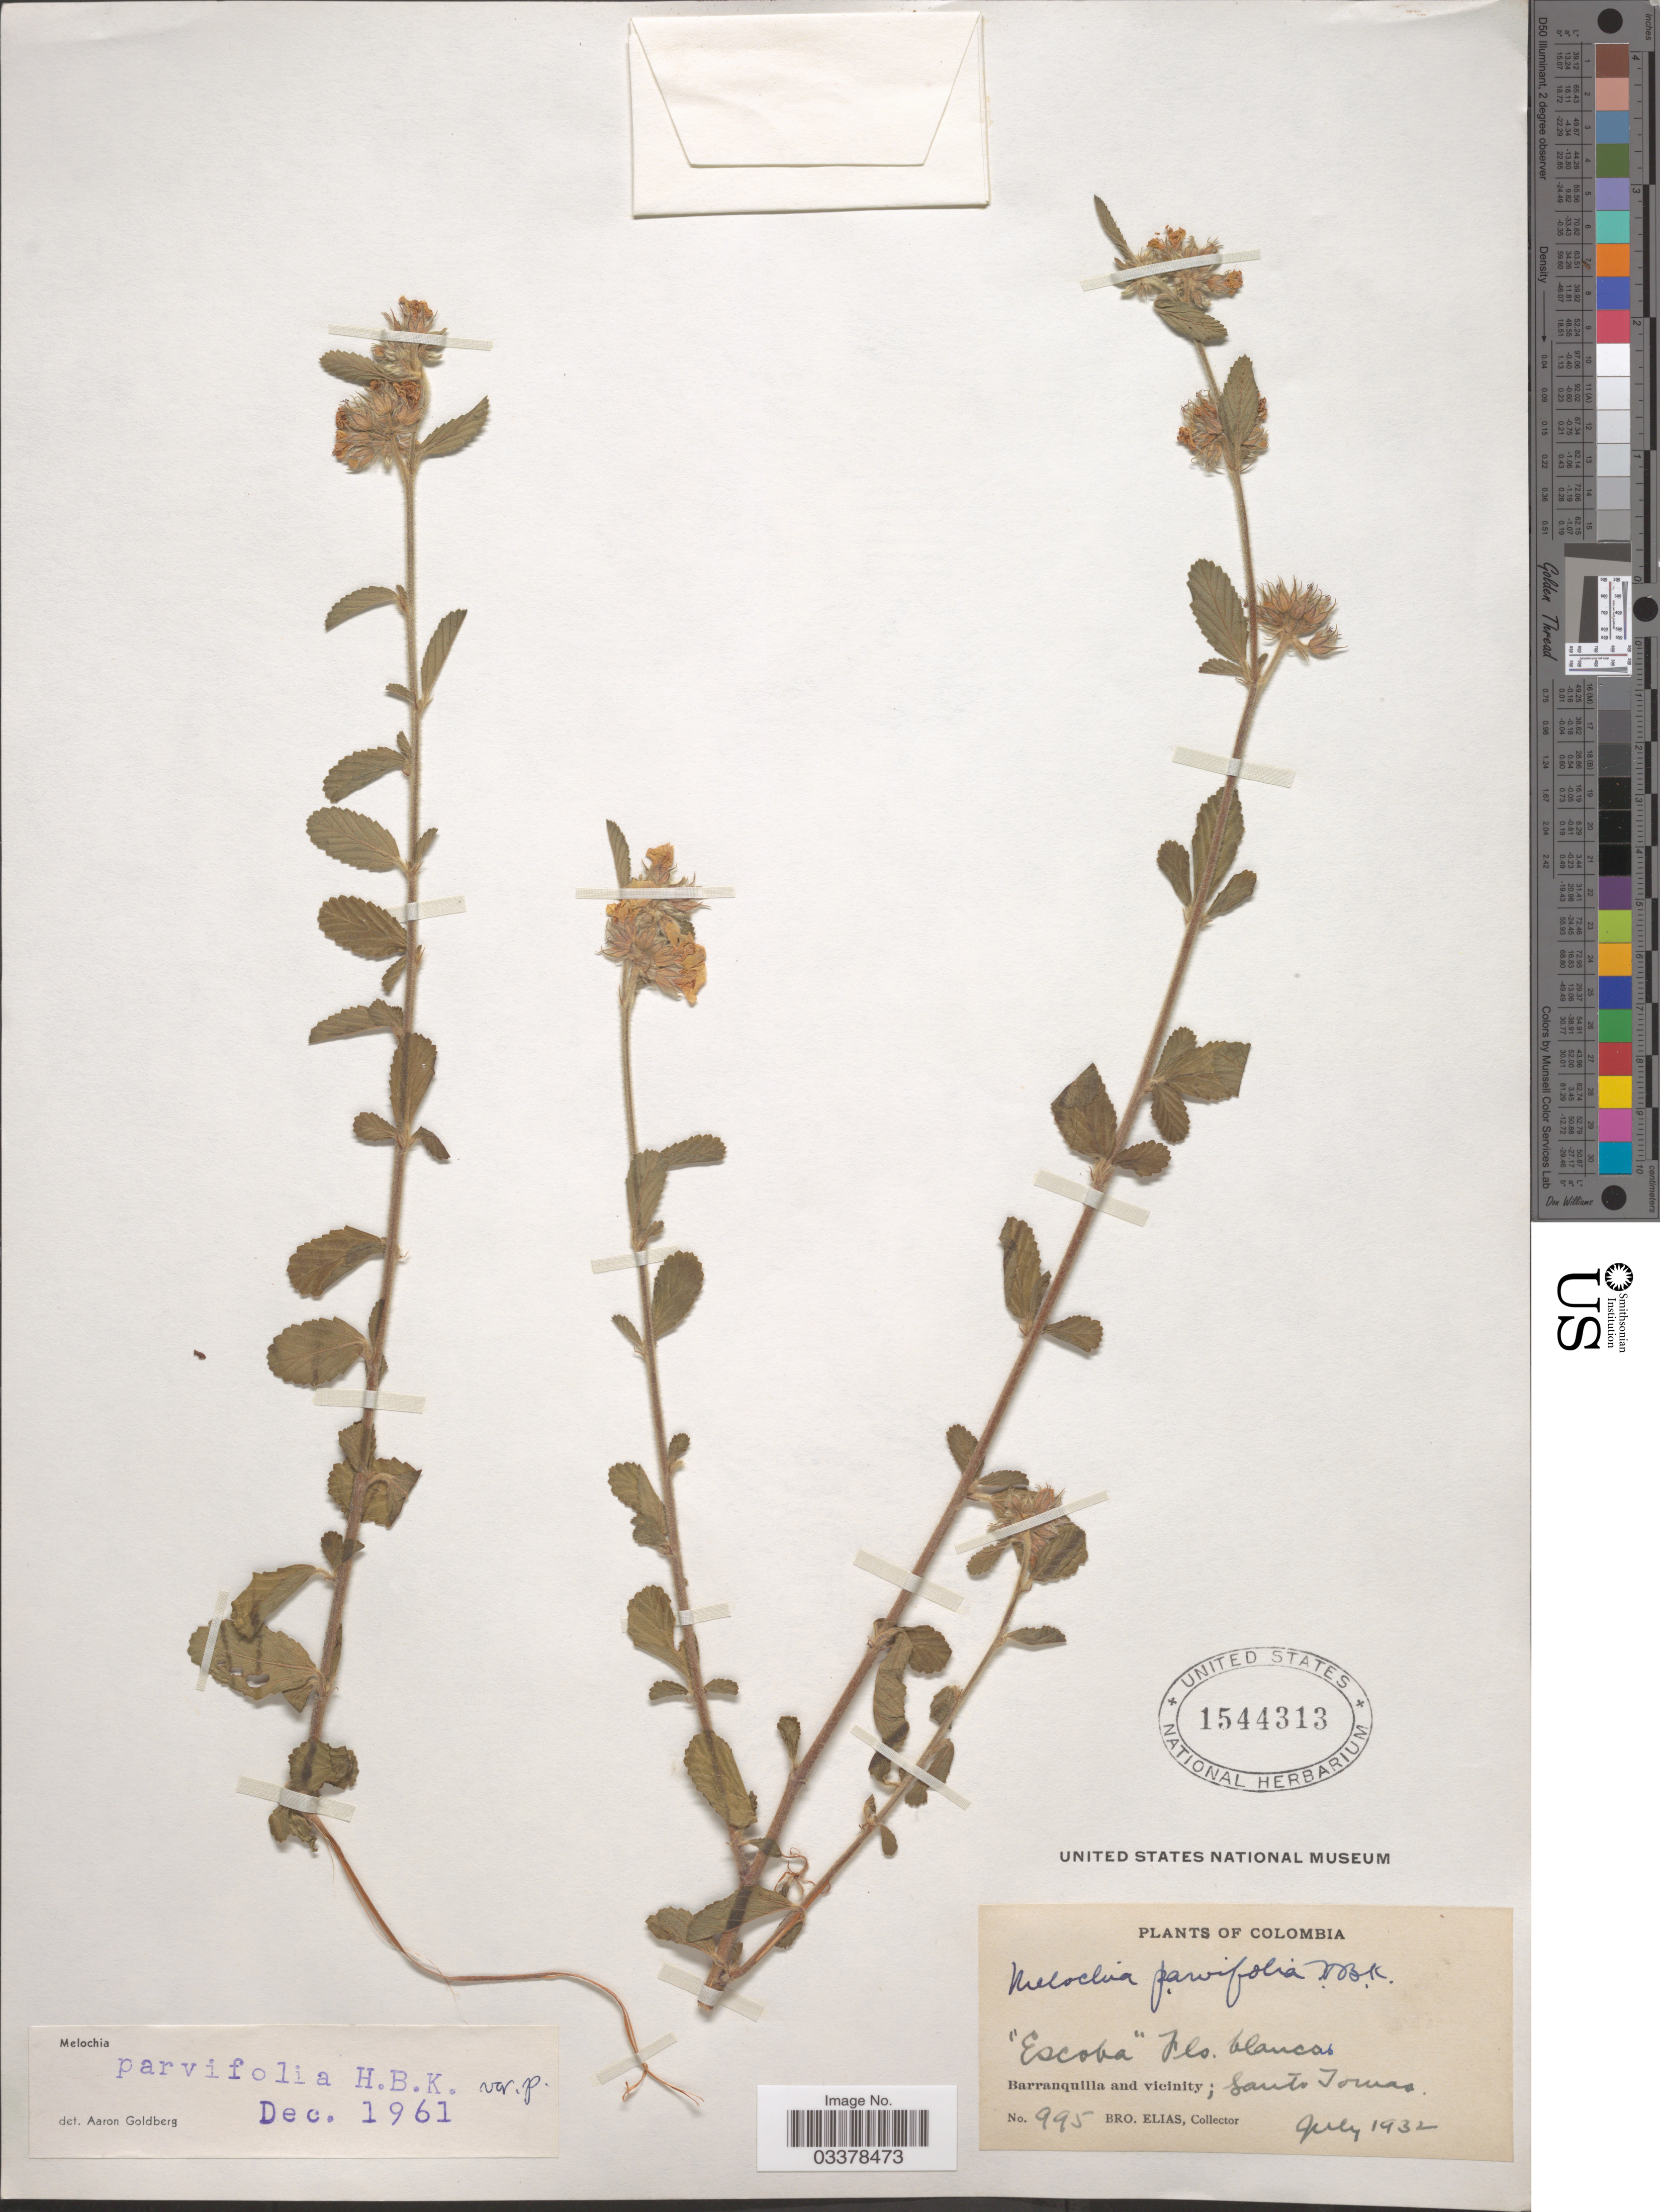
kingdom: Plantae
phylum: Tracheophyta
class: Magnoliopsida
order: Malvales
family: Malvaceae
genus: Melochia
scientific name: Melochia parvifolia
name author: Kunth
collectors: Bro. Elias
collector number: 995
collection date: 1932-07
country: Colombia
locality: Barranquilla and vicinity; Santo Tomas.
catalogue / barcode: US 1544313